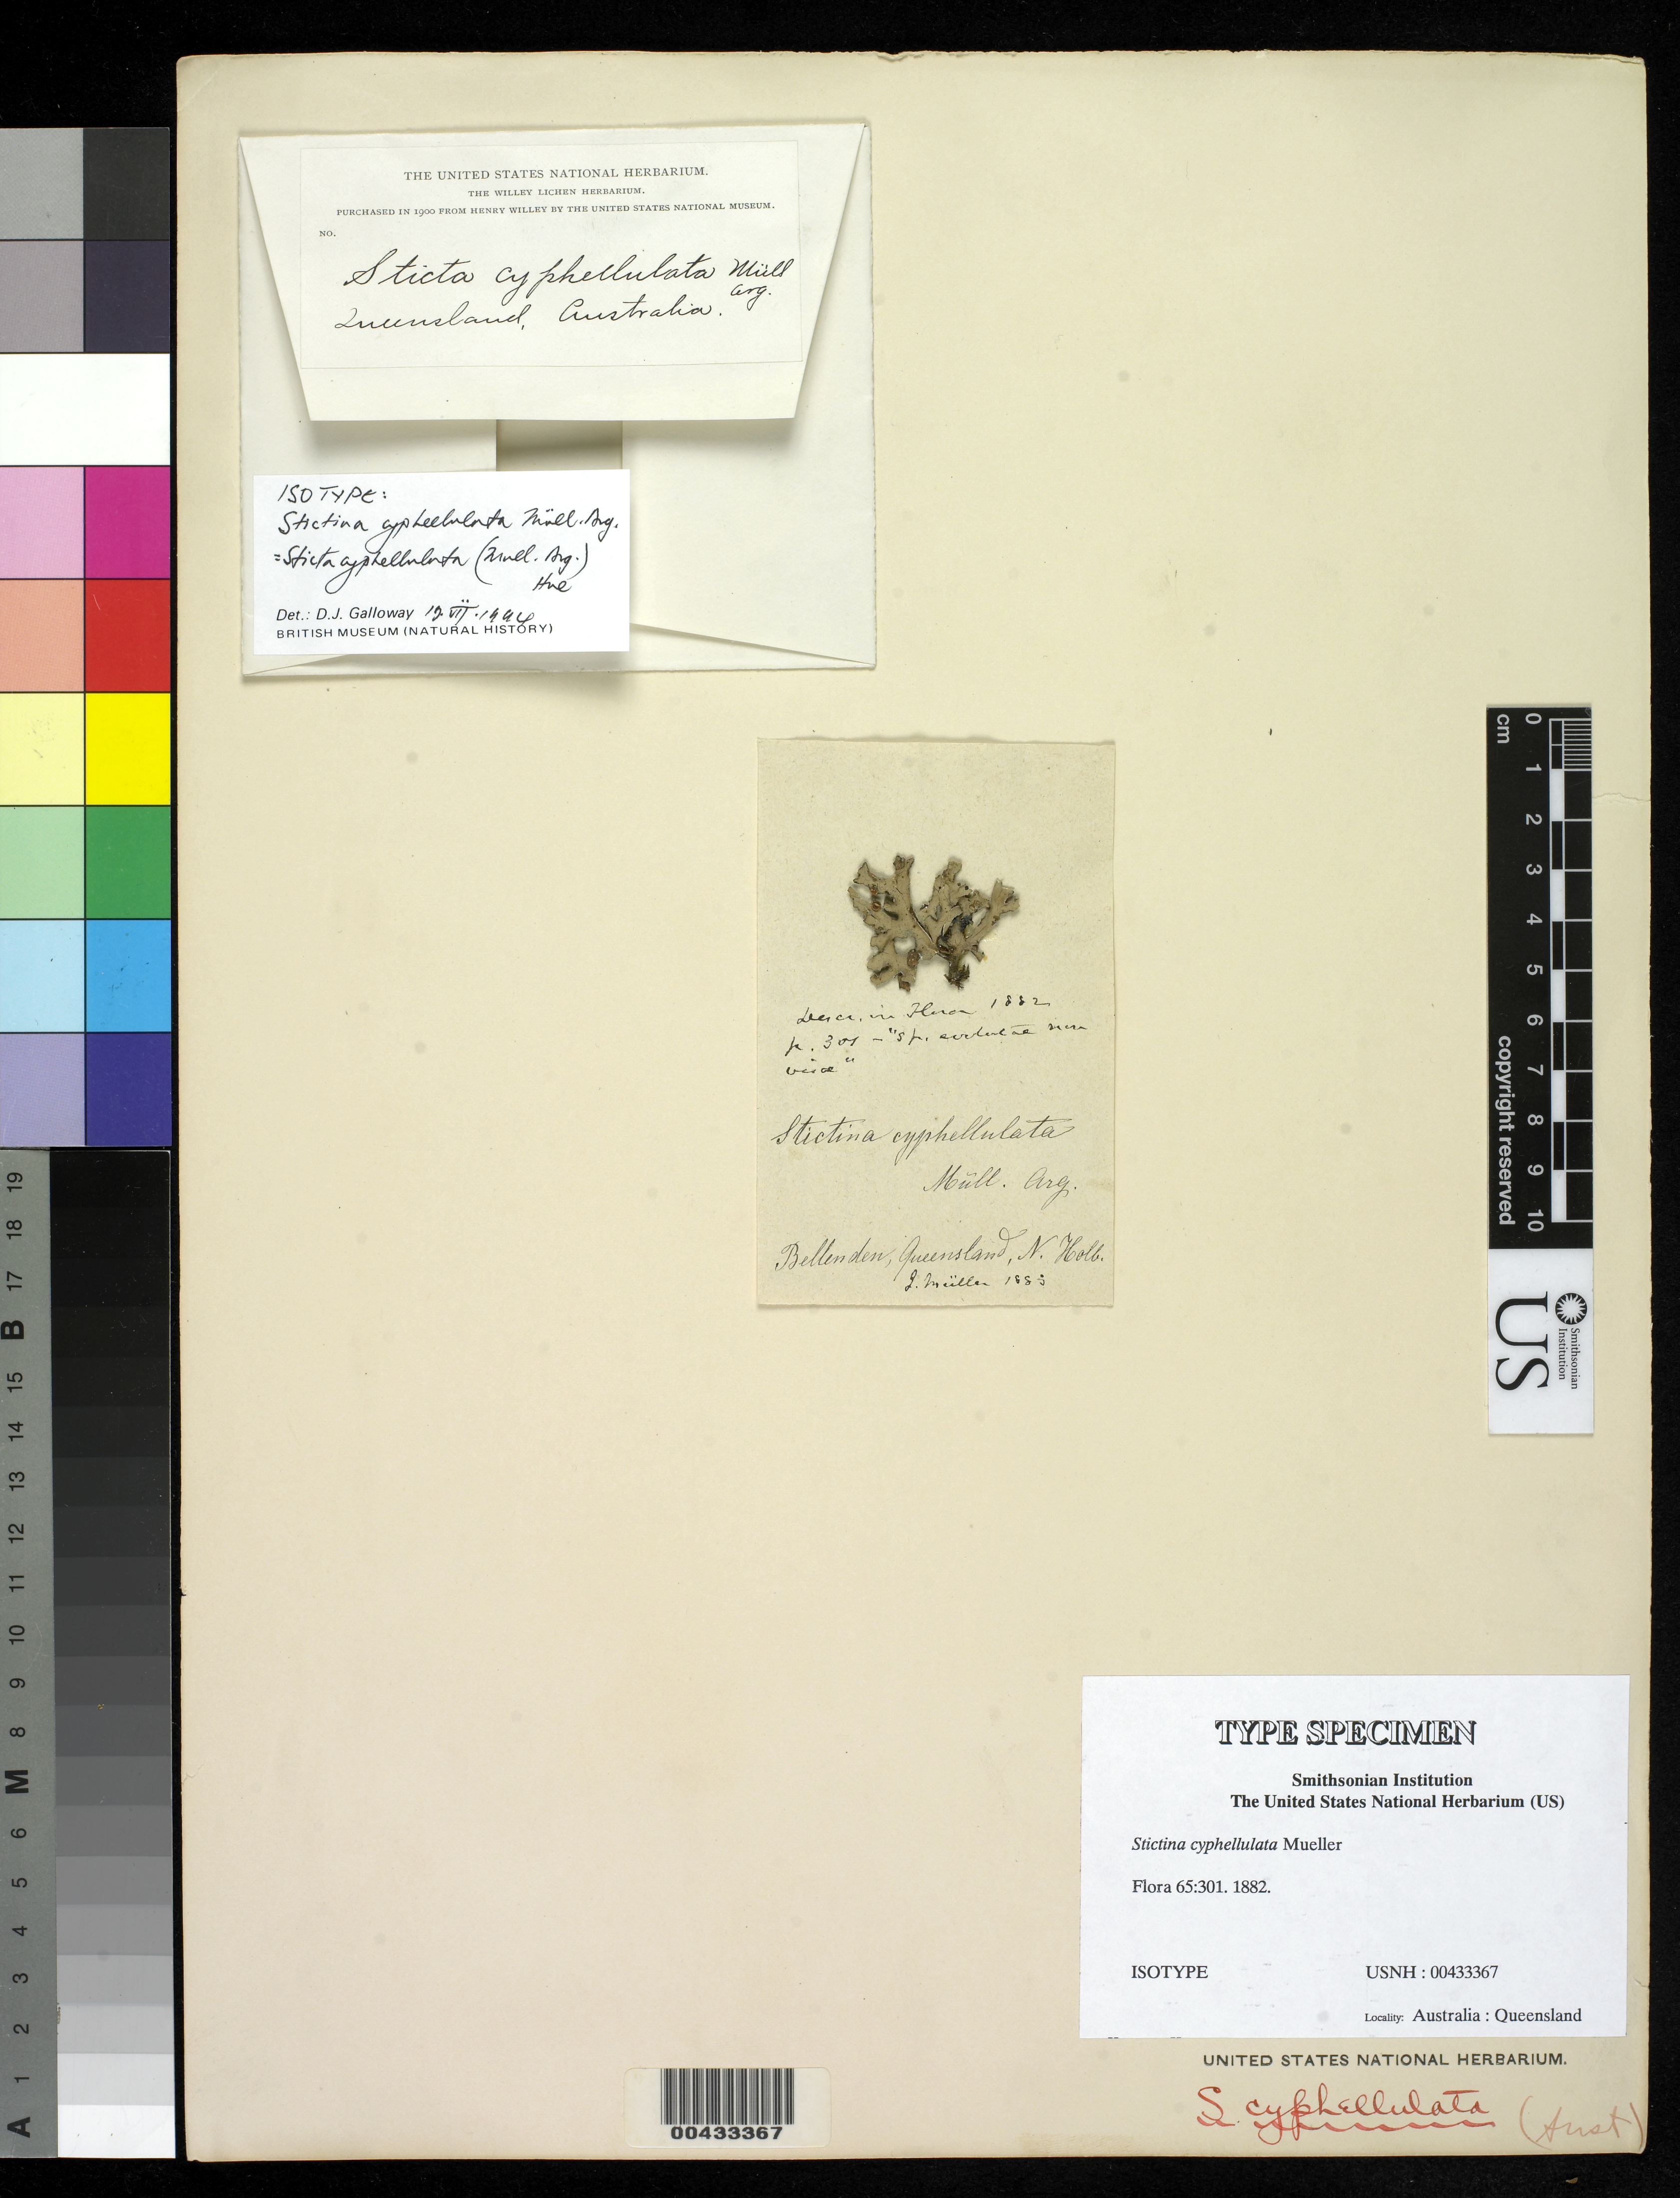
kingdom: Fungi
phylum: Ascomycota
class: Lecanoromycetes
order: Peltigerales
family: Lobariaceae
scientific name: Stictina cyphellulata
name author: Müll. Arg.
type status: Isotype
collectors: J. Müller Argoviensis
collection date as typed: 1885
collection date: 1885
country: Australia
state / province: Queensland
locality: Bellenden, N. Holb.